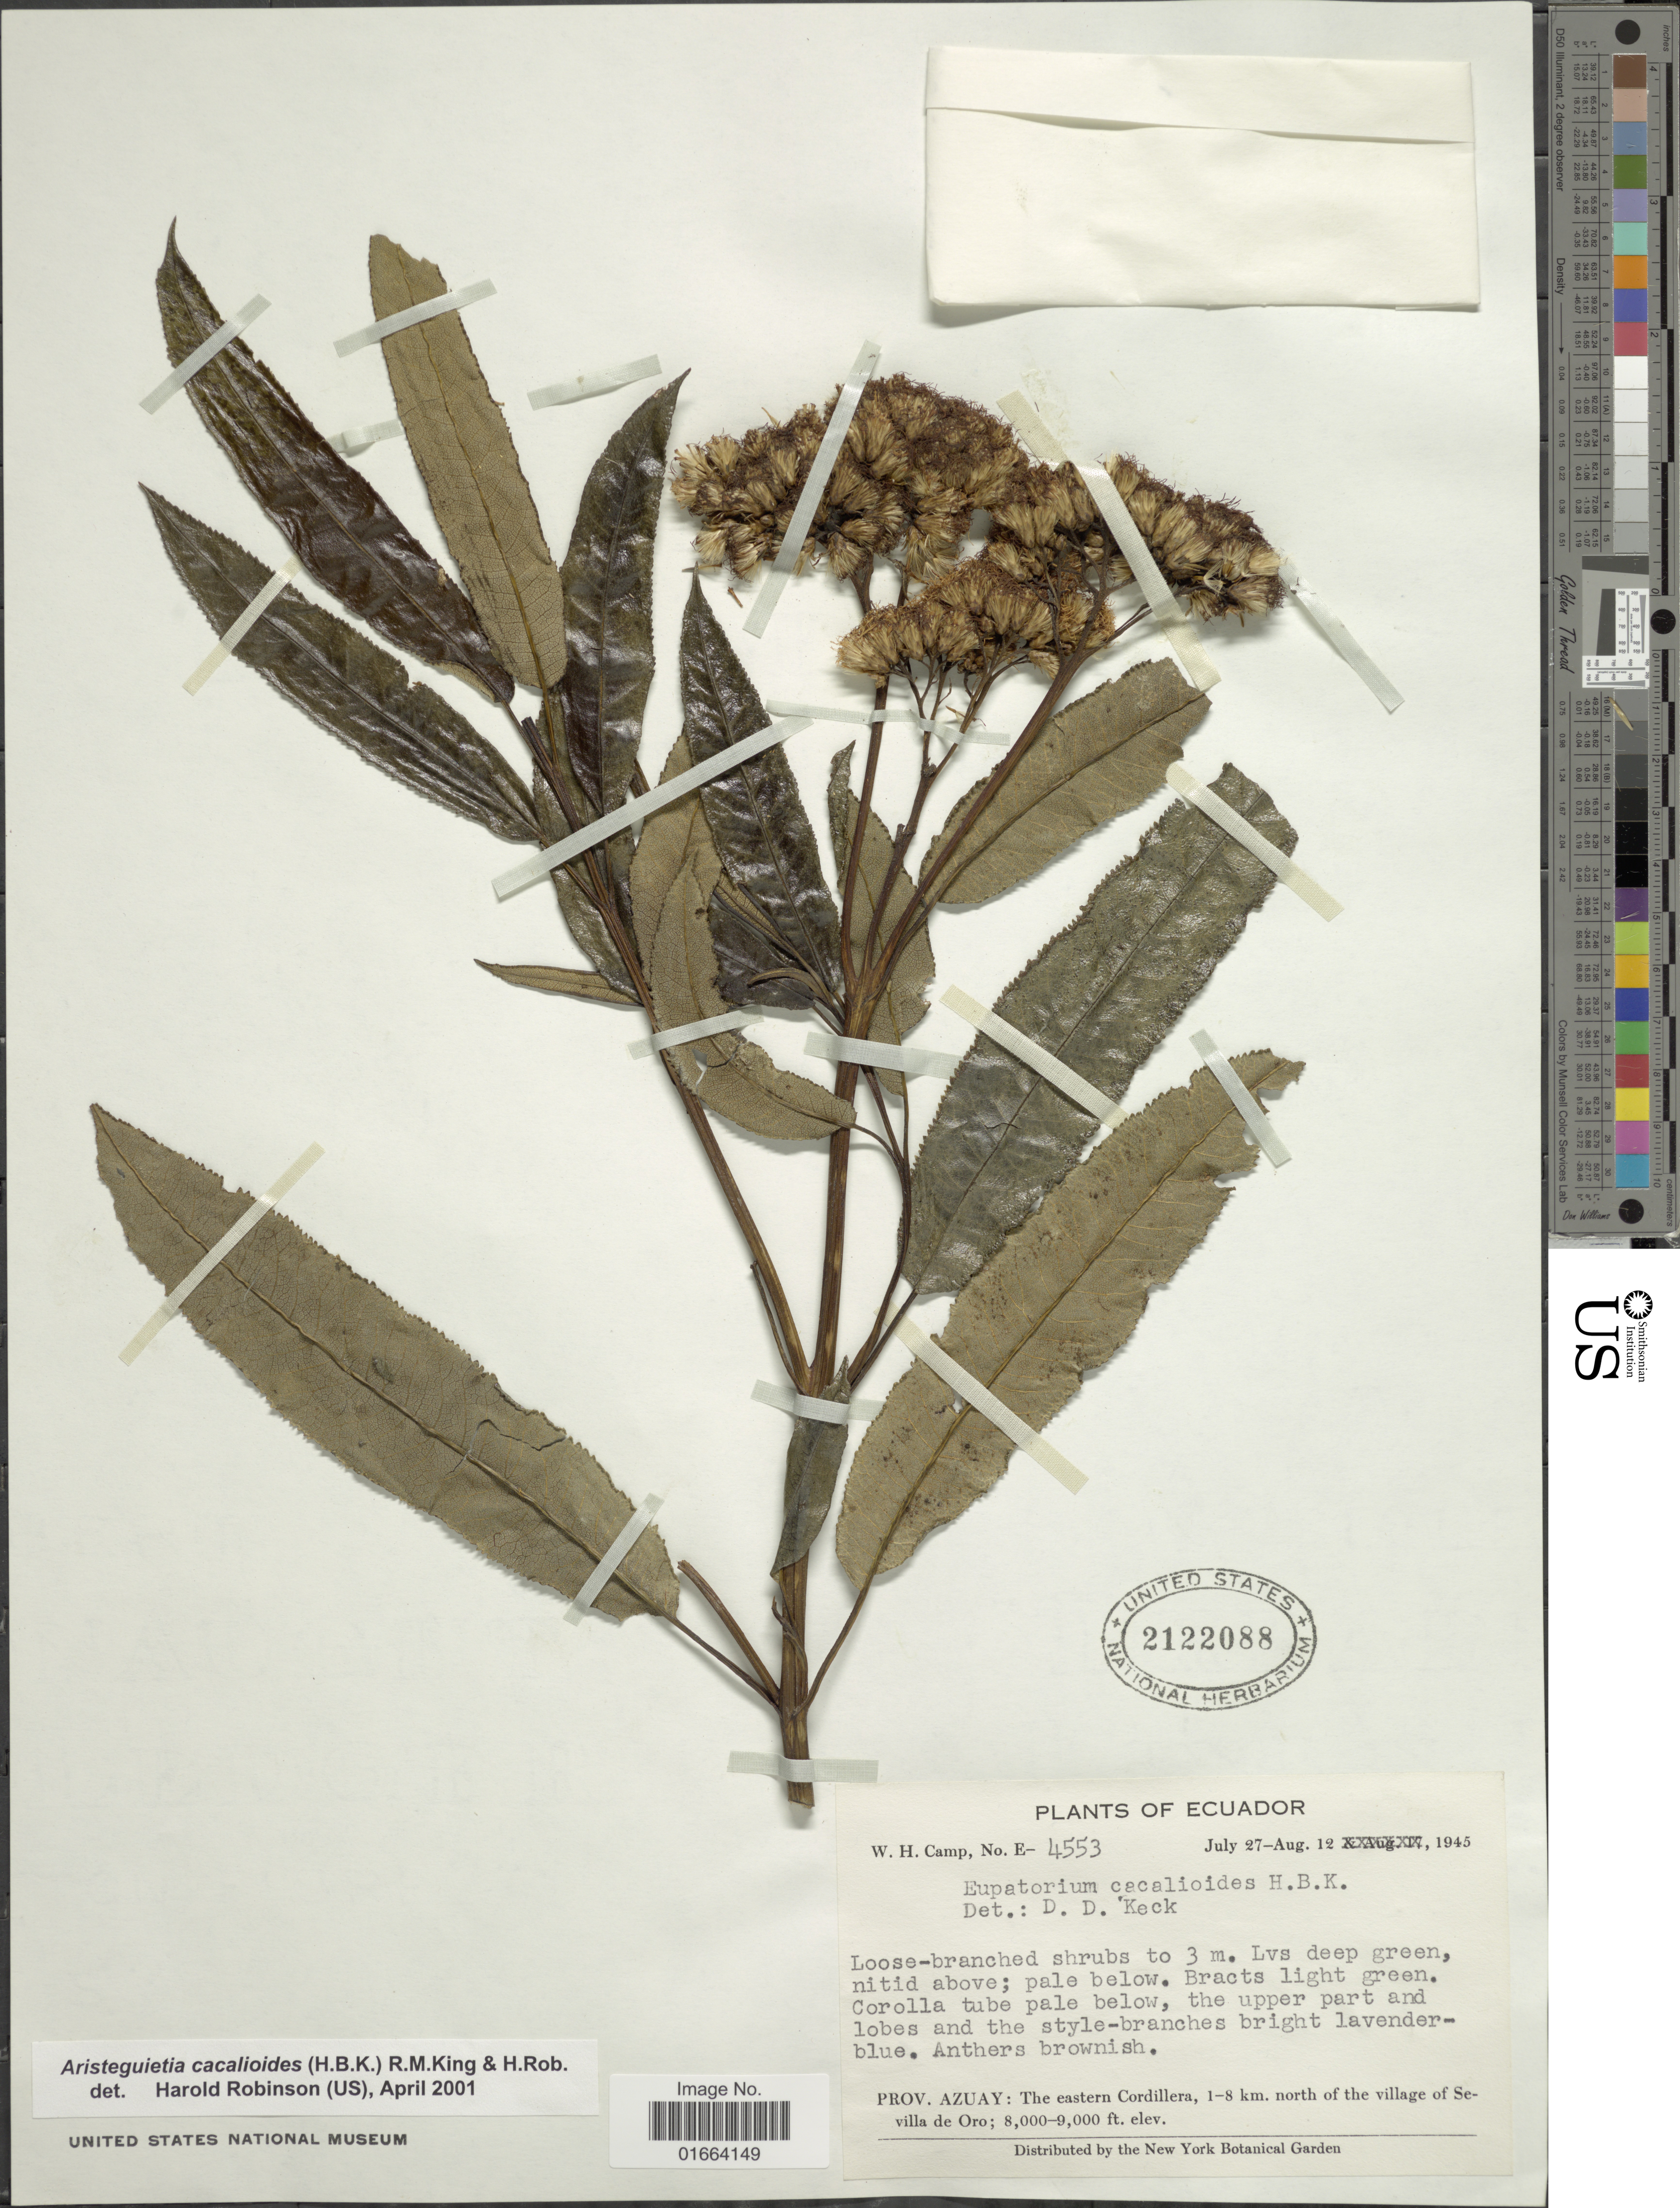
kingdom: Plantae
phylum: Tracheophyta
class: Magnoliopsida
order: Asterales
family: Asteraceae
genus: Aristeguietia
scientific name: Aristeguietia cacalioides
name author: (Kunth) R.M. King & H. Rob.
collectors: W. H. Camp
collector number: E-4553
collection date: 1945-07-27/1945-08-12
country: Ecuador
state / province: Azuay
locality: The eastern Cordillera, 1-8 km. north of the village of Sevilla de Oro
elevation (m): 2438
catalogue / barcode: US 2122088